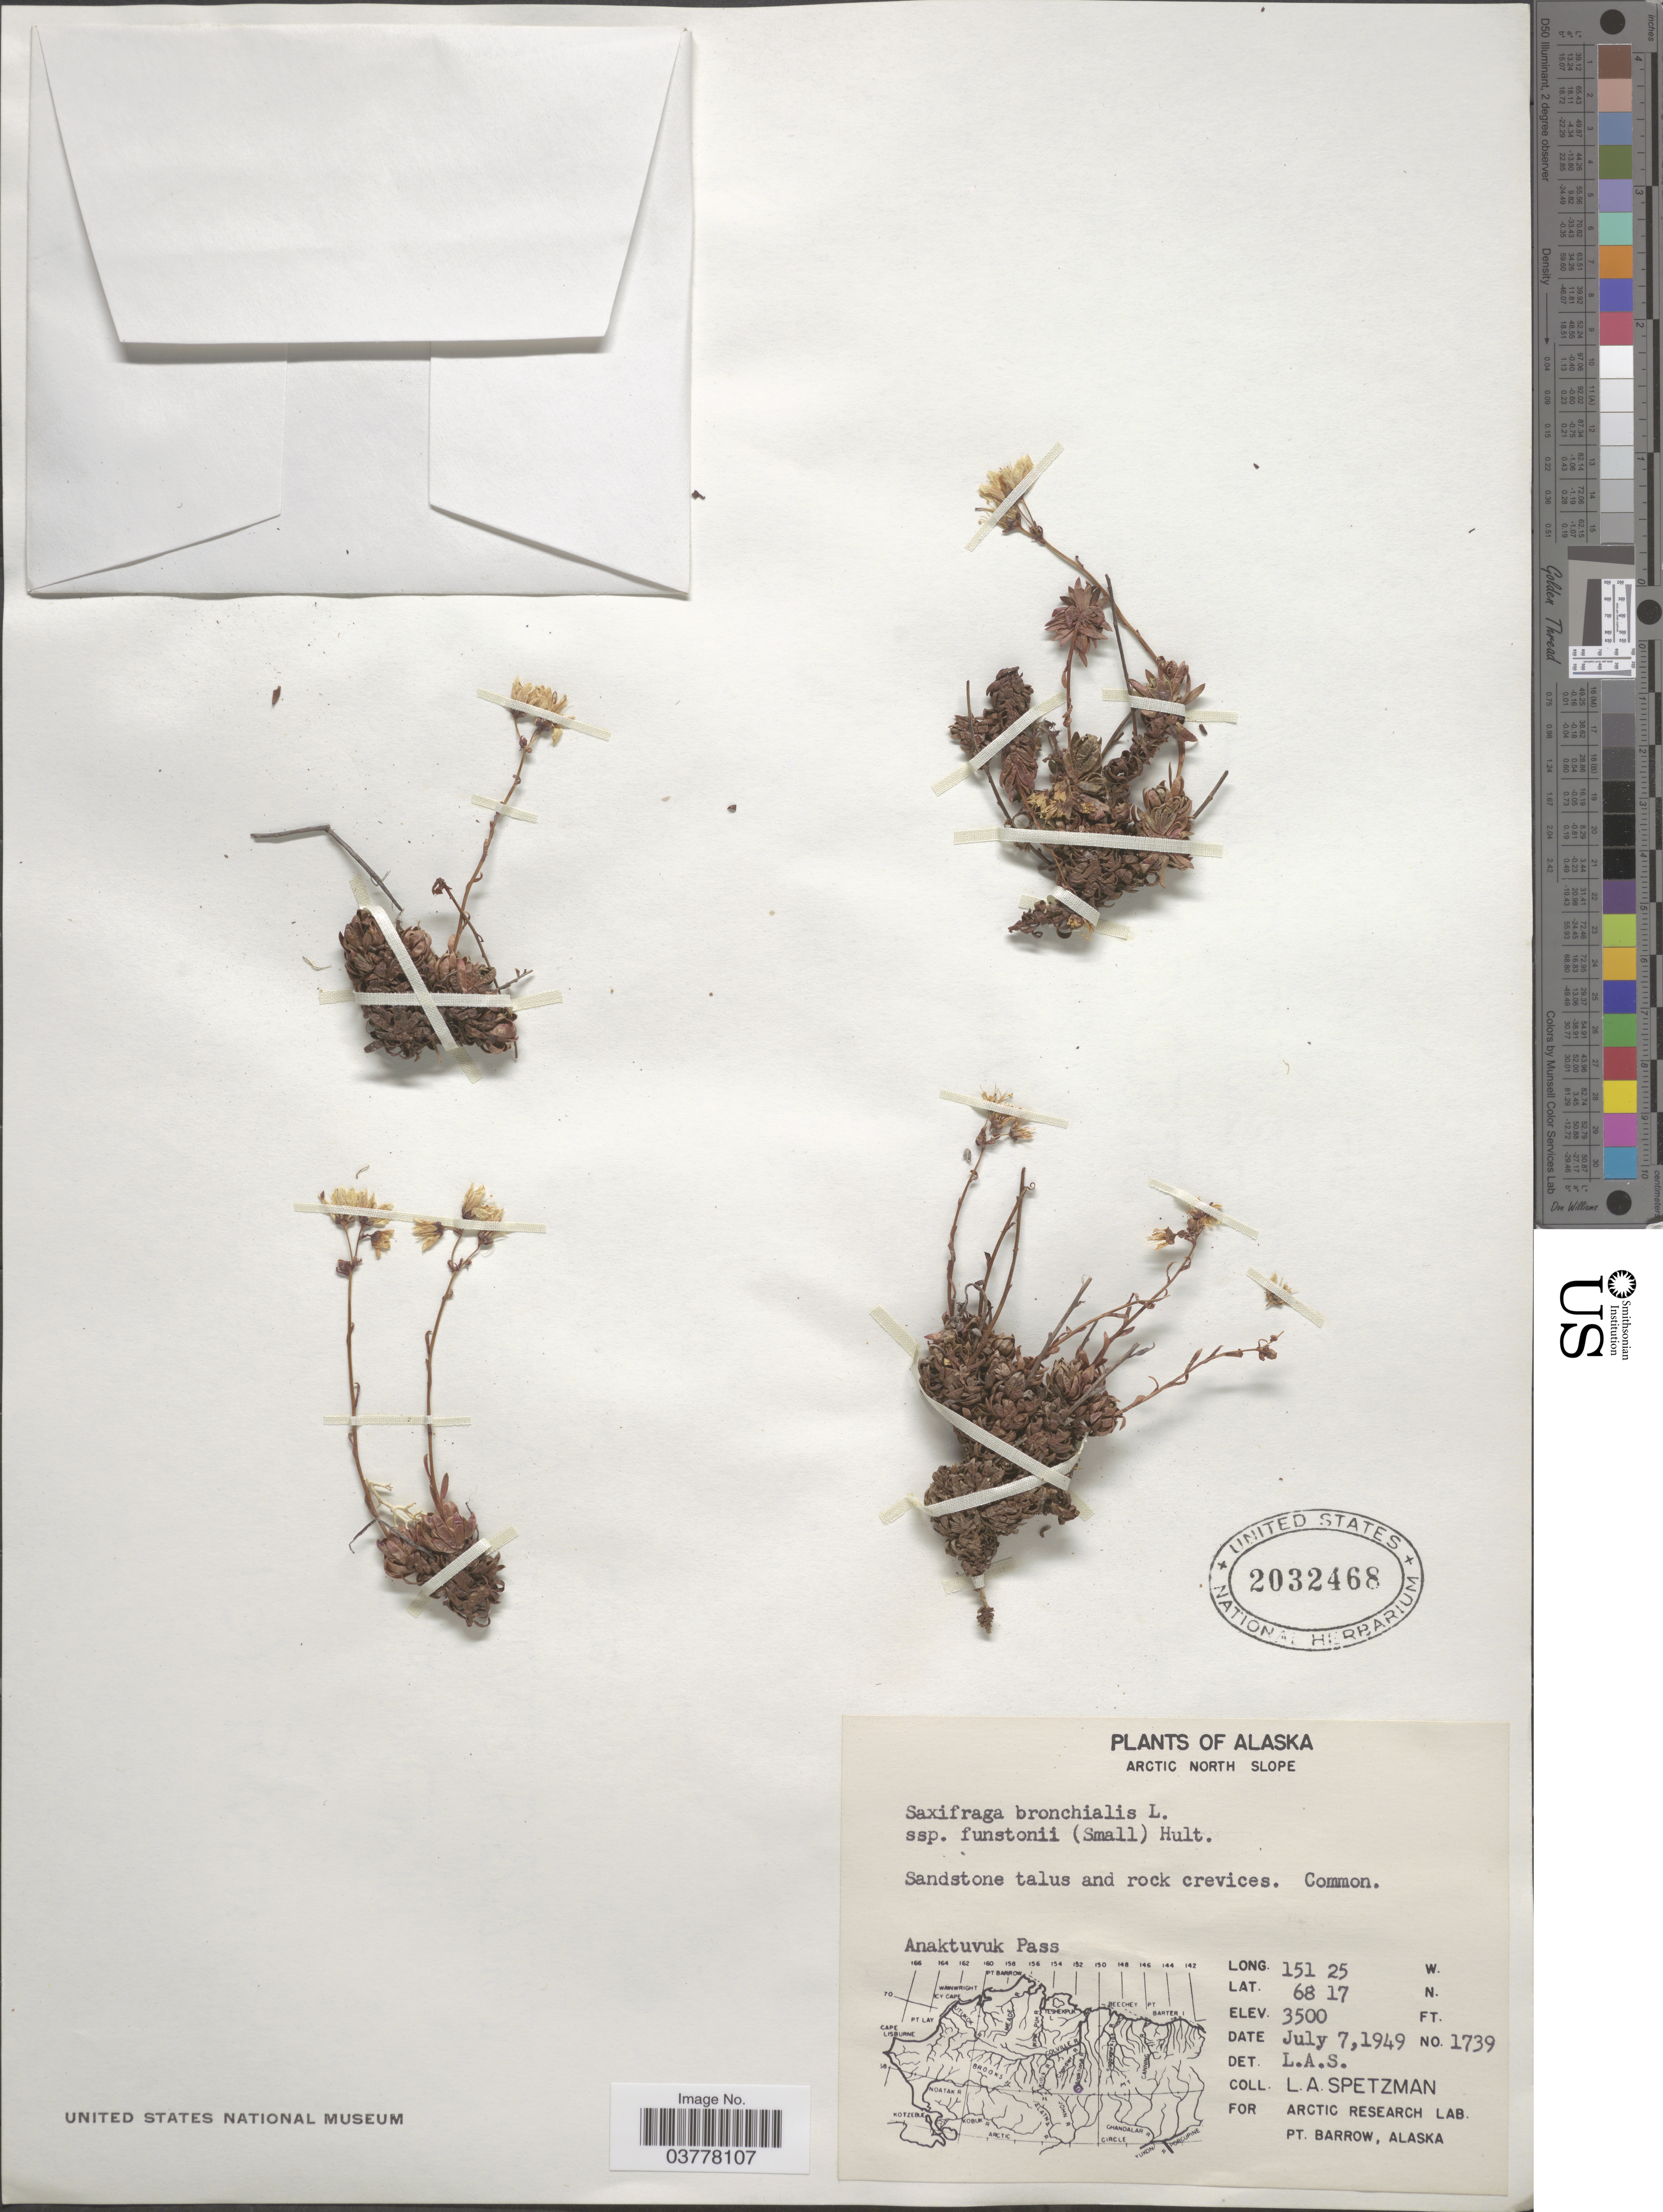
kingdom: Plantae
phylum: Tracheophyta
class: Magnoliopsida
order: Saxifragales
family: Saxifragaceae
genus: Saxifraga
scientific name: Saxifraga bronchialis subsp. funstonii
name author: (Small) Hultén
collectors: L. Spetzman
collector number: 1739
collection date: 1949-07-07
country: United States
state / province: Alaska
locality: Arctic North Slope. Anaktuvuk Pass.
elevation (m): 1067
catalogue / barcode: US 2032468